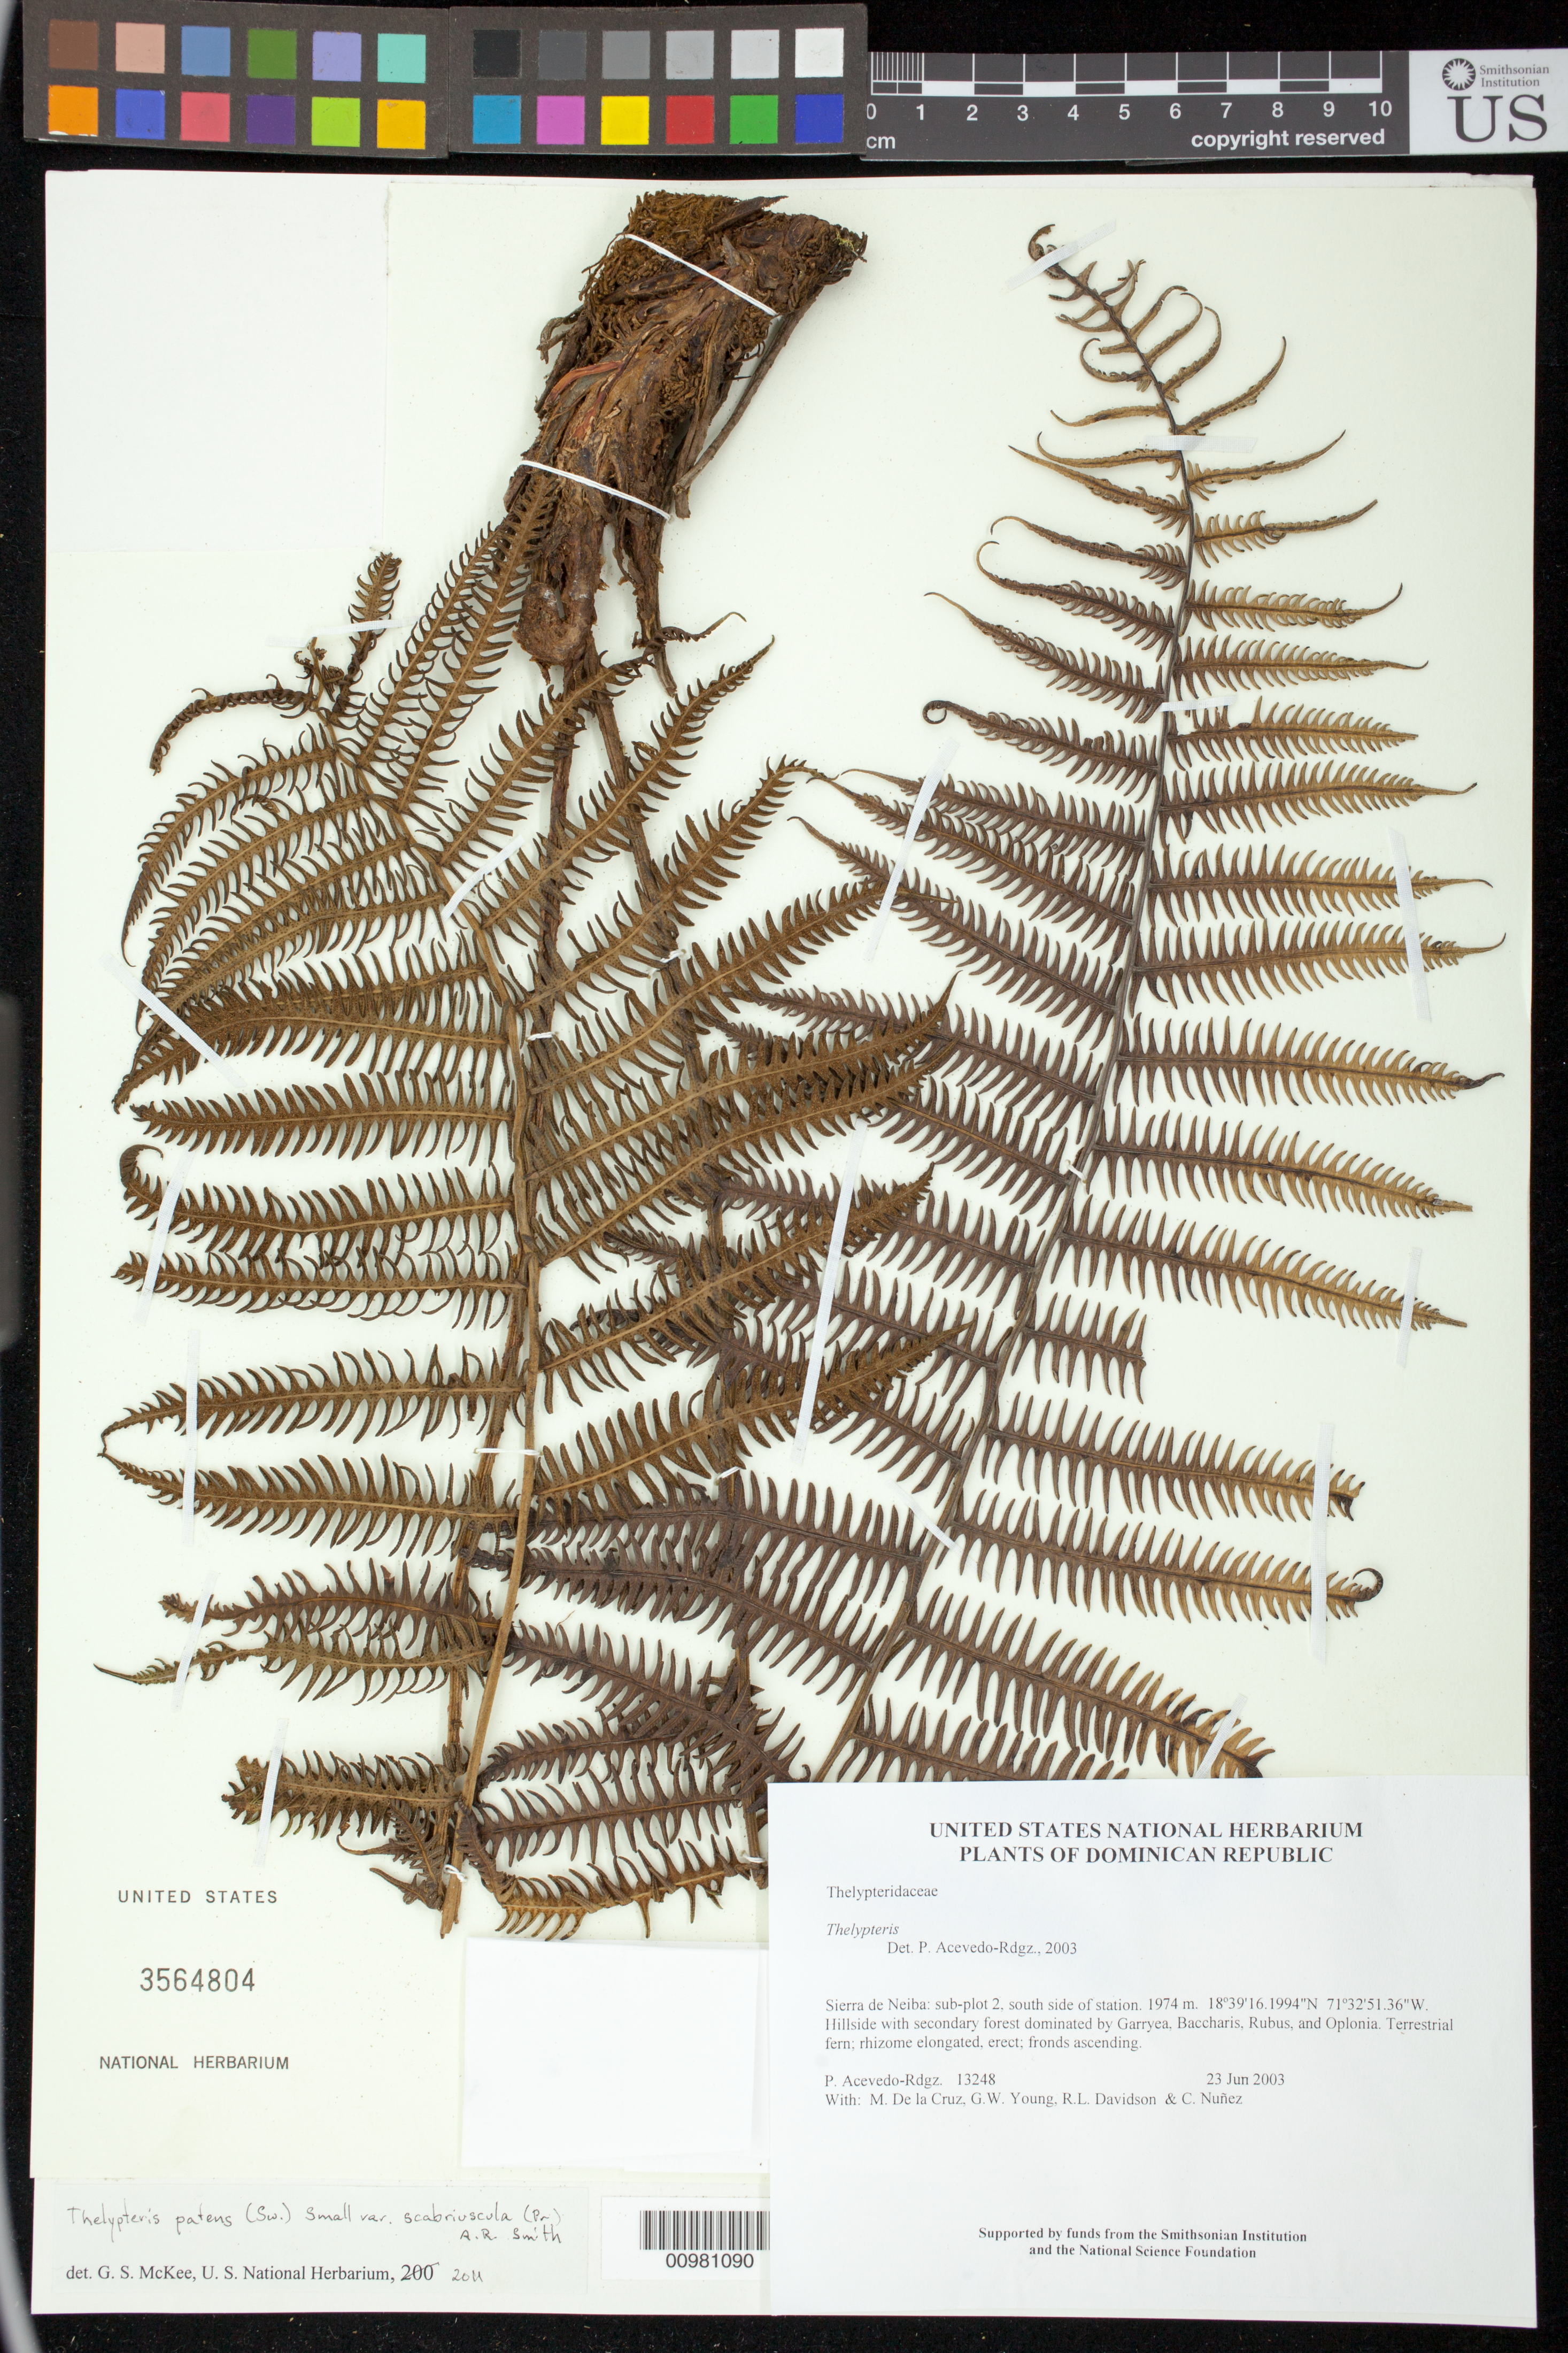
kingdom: Plantae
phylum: Tracheophyta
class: Polypodiopsida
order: Polypodiales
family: Thelypteridaceae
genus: Thelypteris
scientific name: Thelypteris patens var. scabriuscula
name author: (C. Presl) A.R. Sm.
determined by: McKee, G. S., (US), NMNH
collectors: P. Acevedo-Rodr., M. de la Cruz, J. Rawlins, G. Young, R. Davidson & C. Nunez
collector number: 13248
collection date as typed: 23 Jun 2003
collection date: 2003-06-23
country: Dominican Republic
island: Hispaniola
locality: Sierra de Neiba: sub-plot 2, south side of station.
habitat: Hillside with secondary forest dominated by Garryea, Baccharis, Rubus, and Oplonia.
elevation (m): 1974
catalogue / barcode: US 3564804